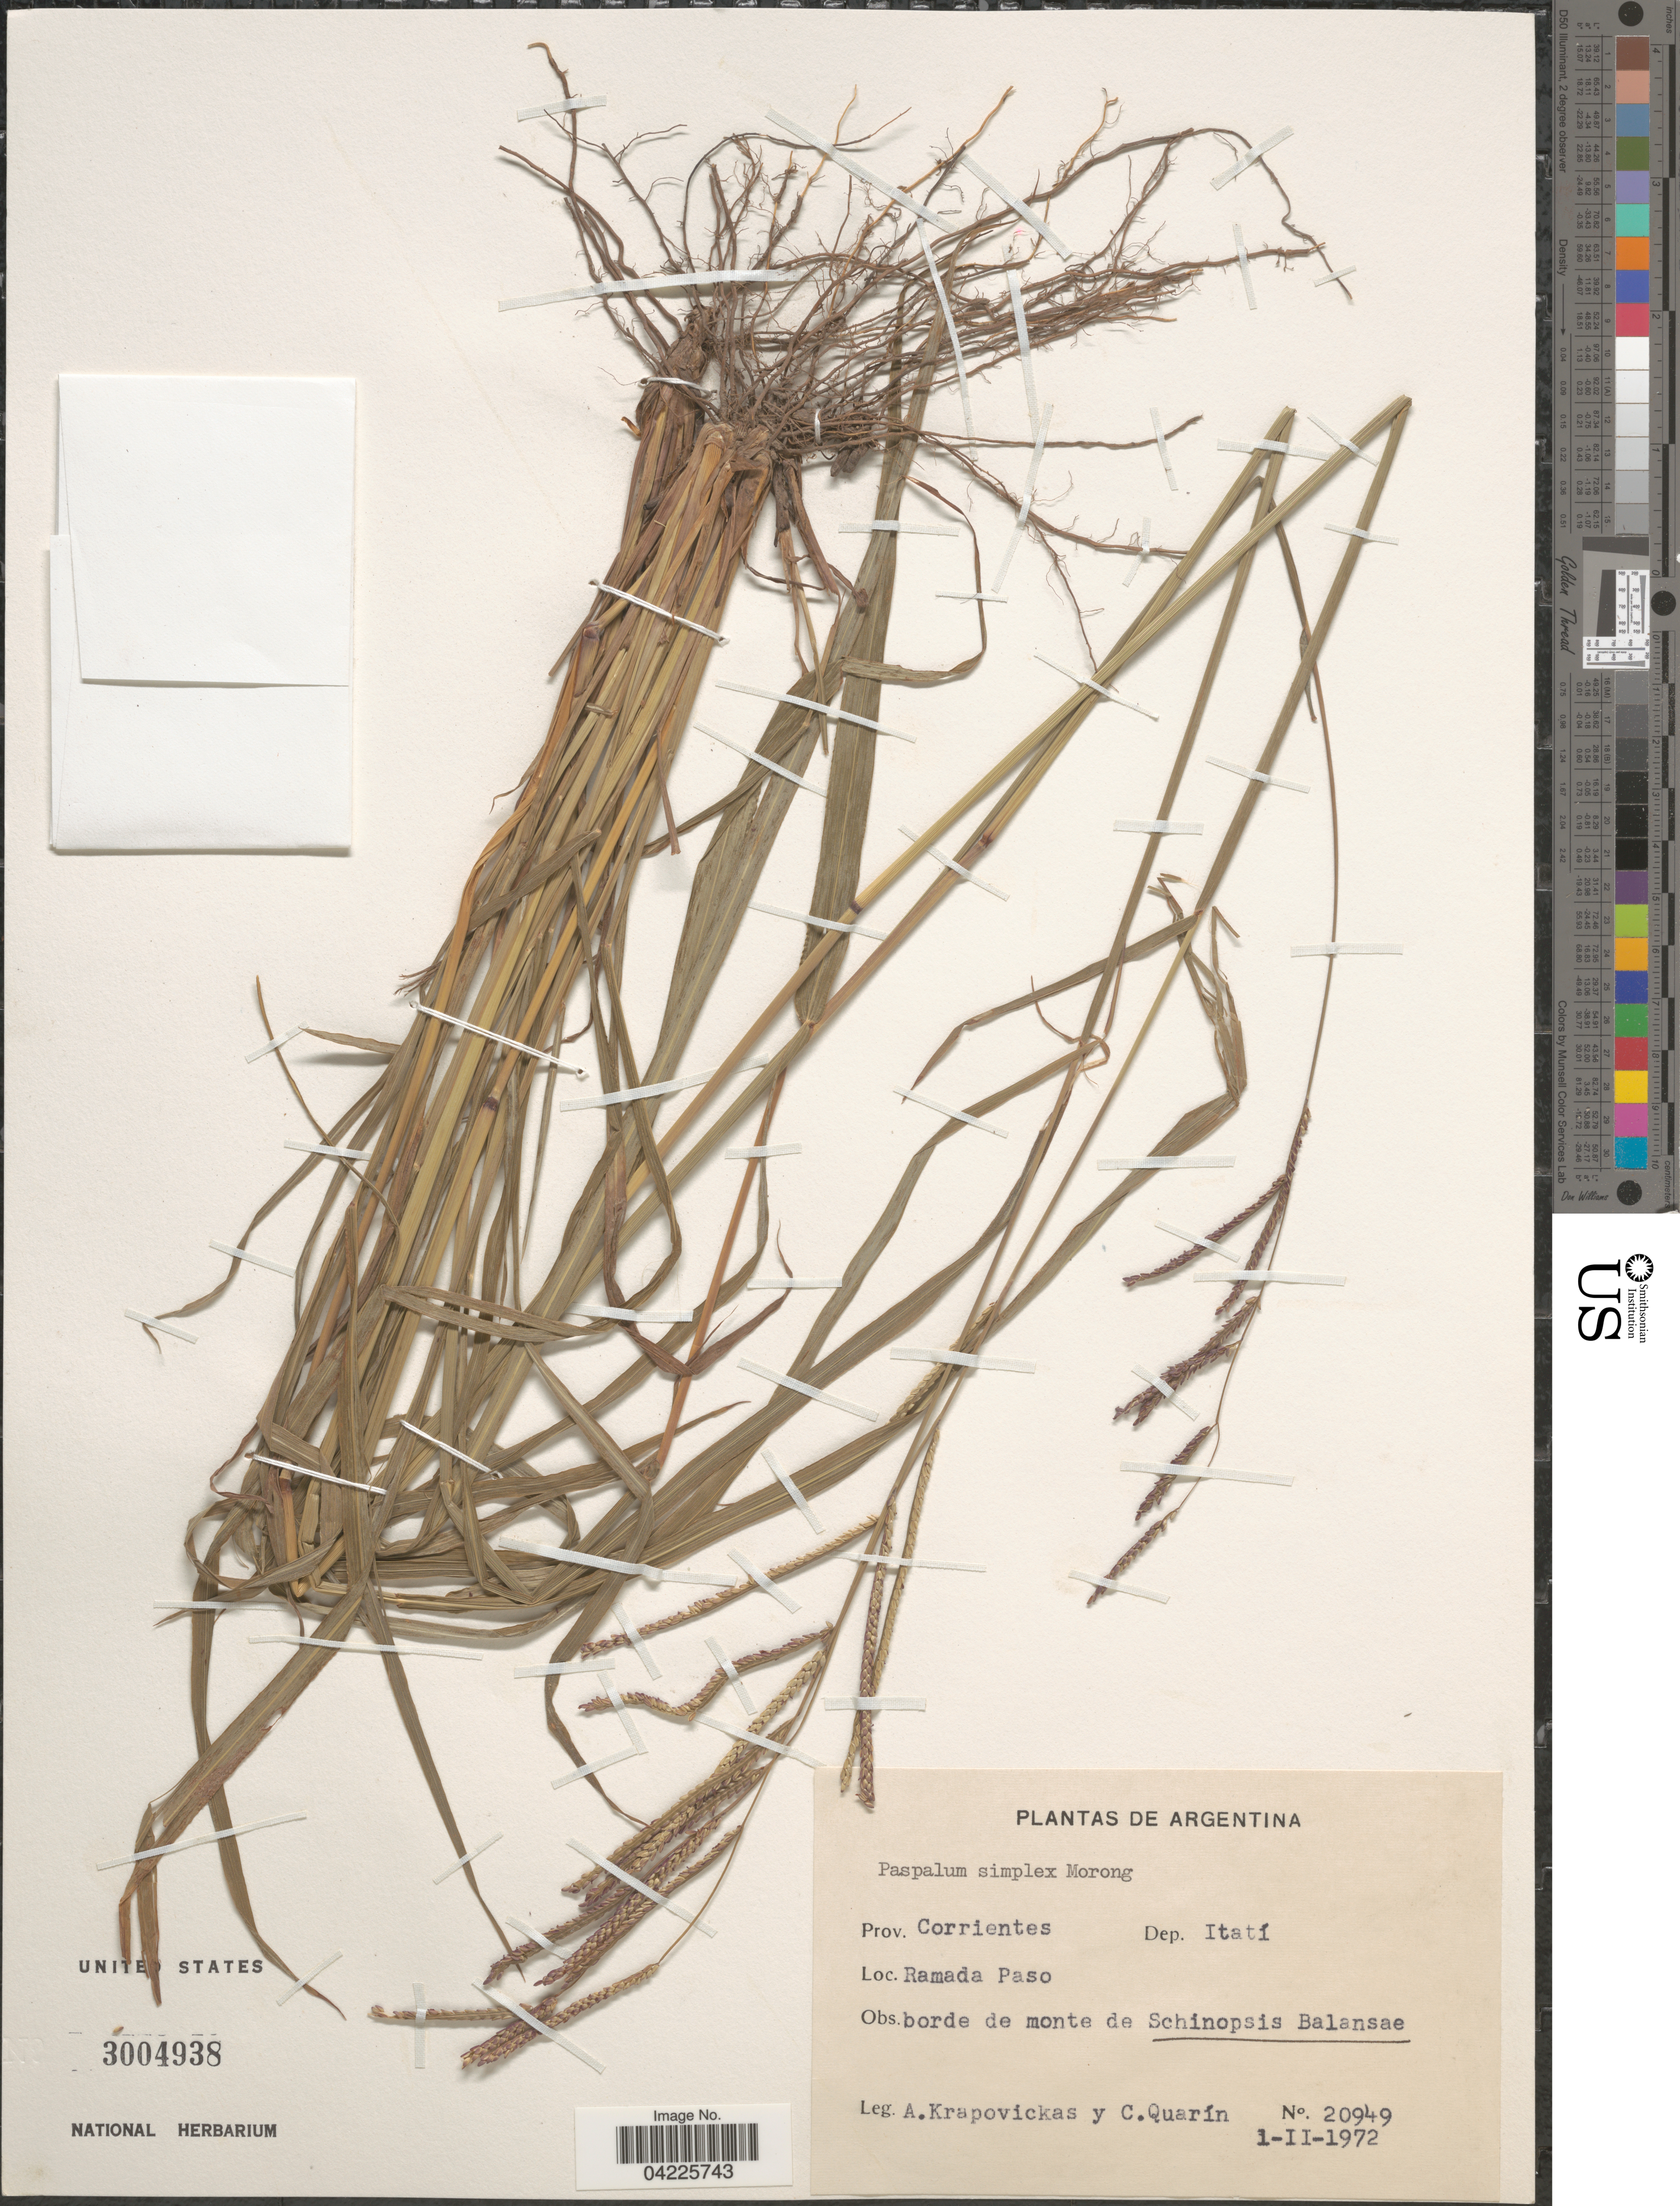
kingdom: Plantae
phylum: Tracheophyta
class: Liliopsida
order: Poales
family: Poaceae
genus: Paspalum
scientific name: Paspalum simplex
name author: Morong in Morong & Britton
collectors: A. Karpovickas & C. Quarín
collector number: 20949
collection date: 1972-02-01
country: Argentina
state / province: Corrientes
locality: Dep. Itatí. Ramada Paso.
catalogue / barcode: US 3004938